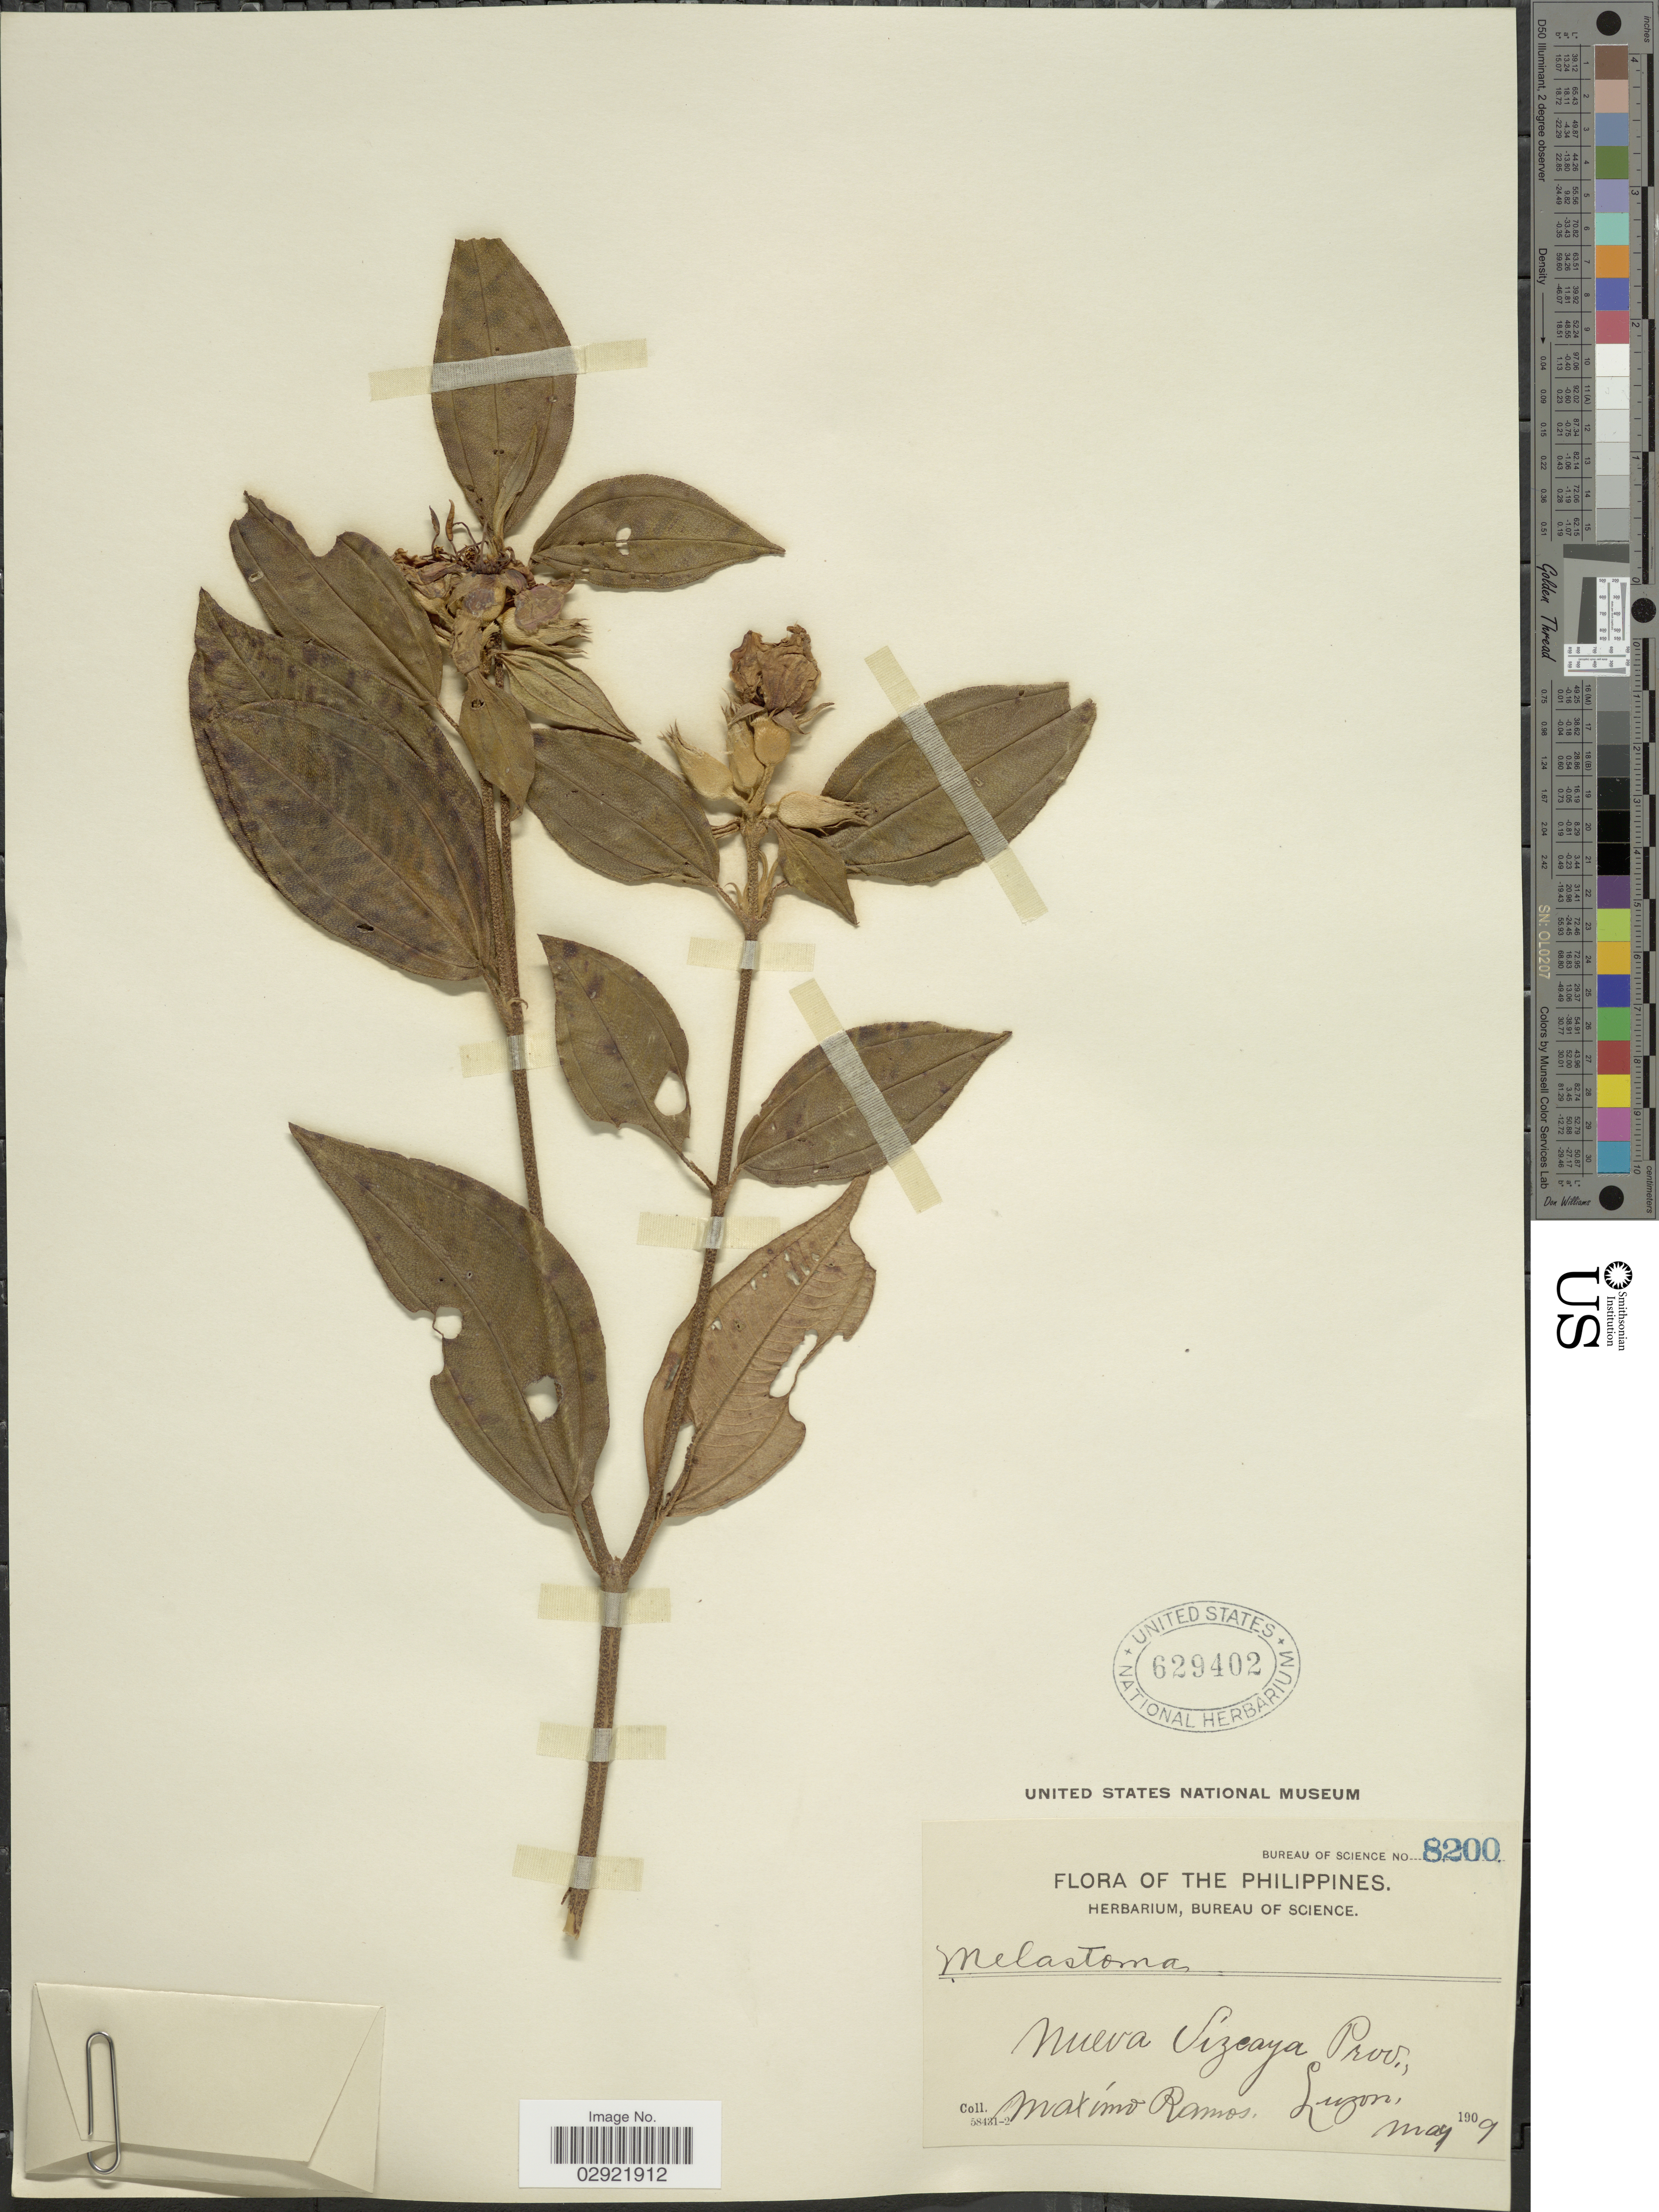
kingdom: Plantae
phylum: Tracheophyta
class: Magnoliopsida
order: Myrtales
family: Melastomataceae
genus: Melastoma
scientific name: Melastoma malabathricum subsp. malabathricum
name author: L.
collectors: M. Ramos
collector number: Bureau of Science 8200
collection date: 1909-05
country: Philippines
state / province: Cagayan Valley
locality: Nueva Vizcaya Prov., Luzon.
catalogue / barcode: US 629402